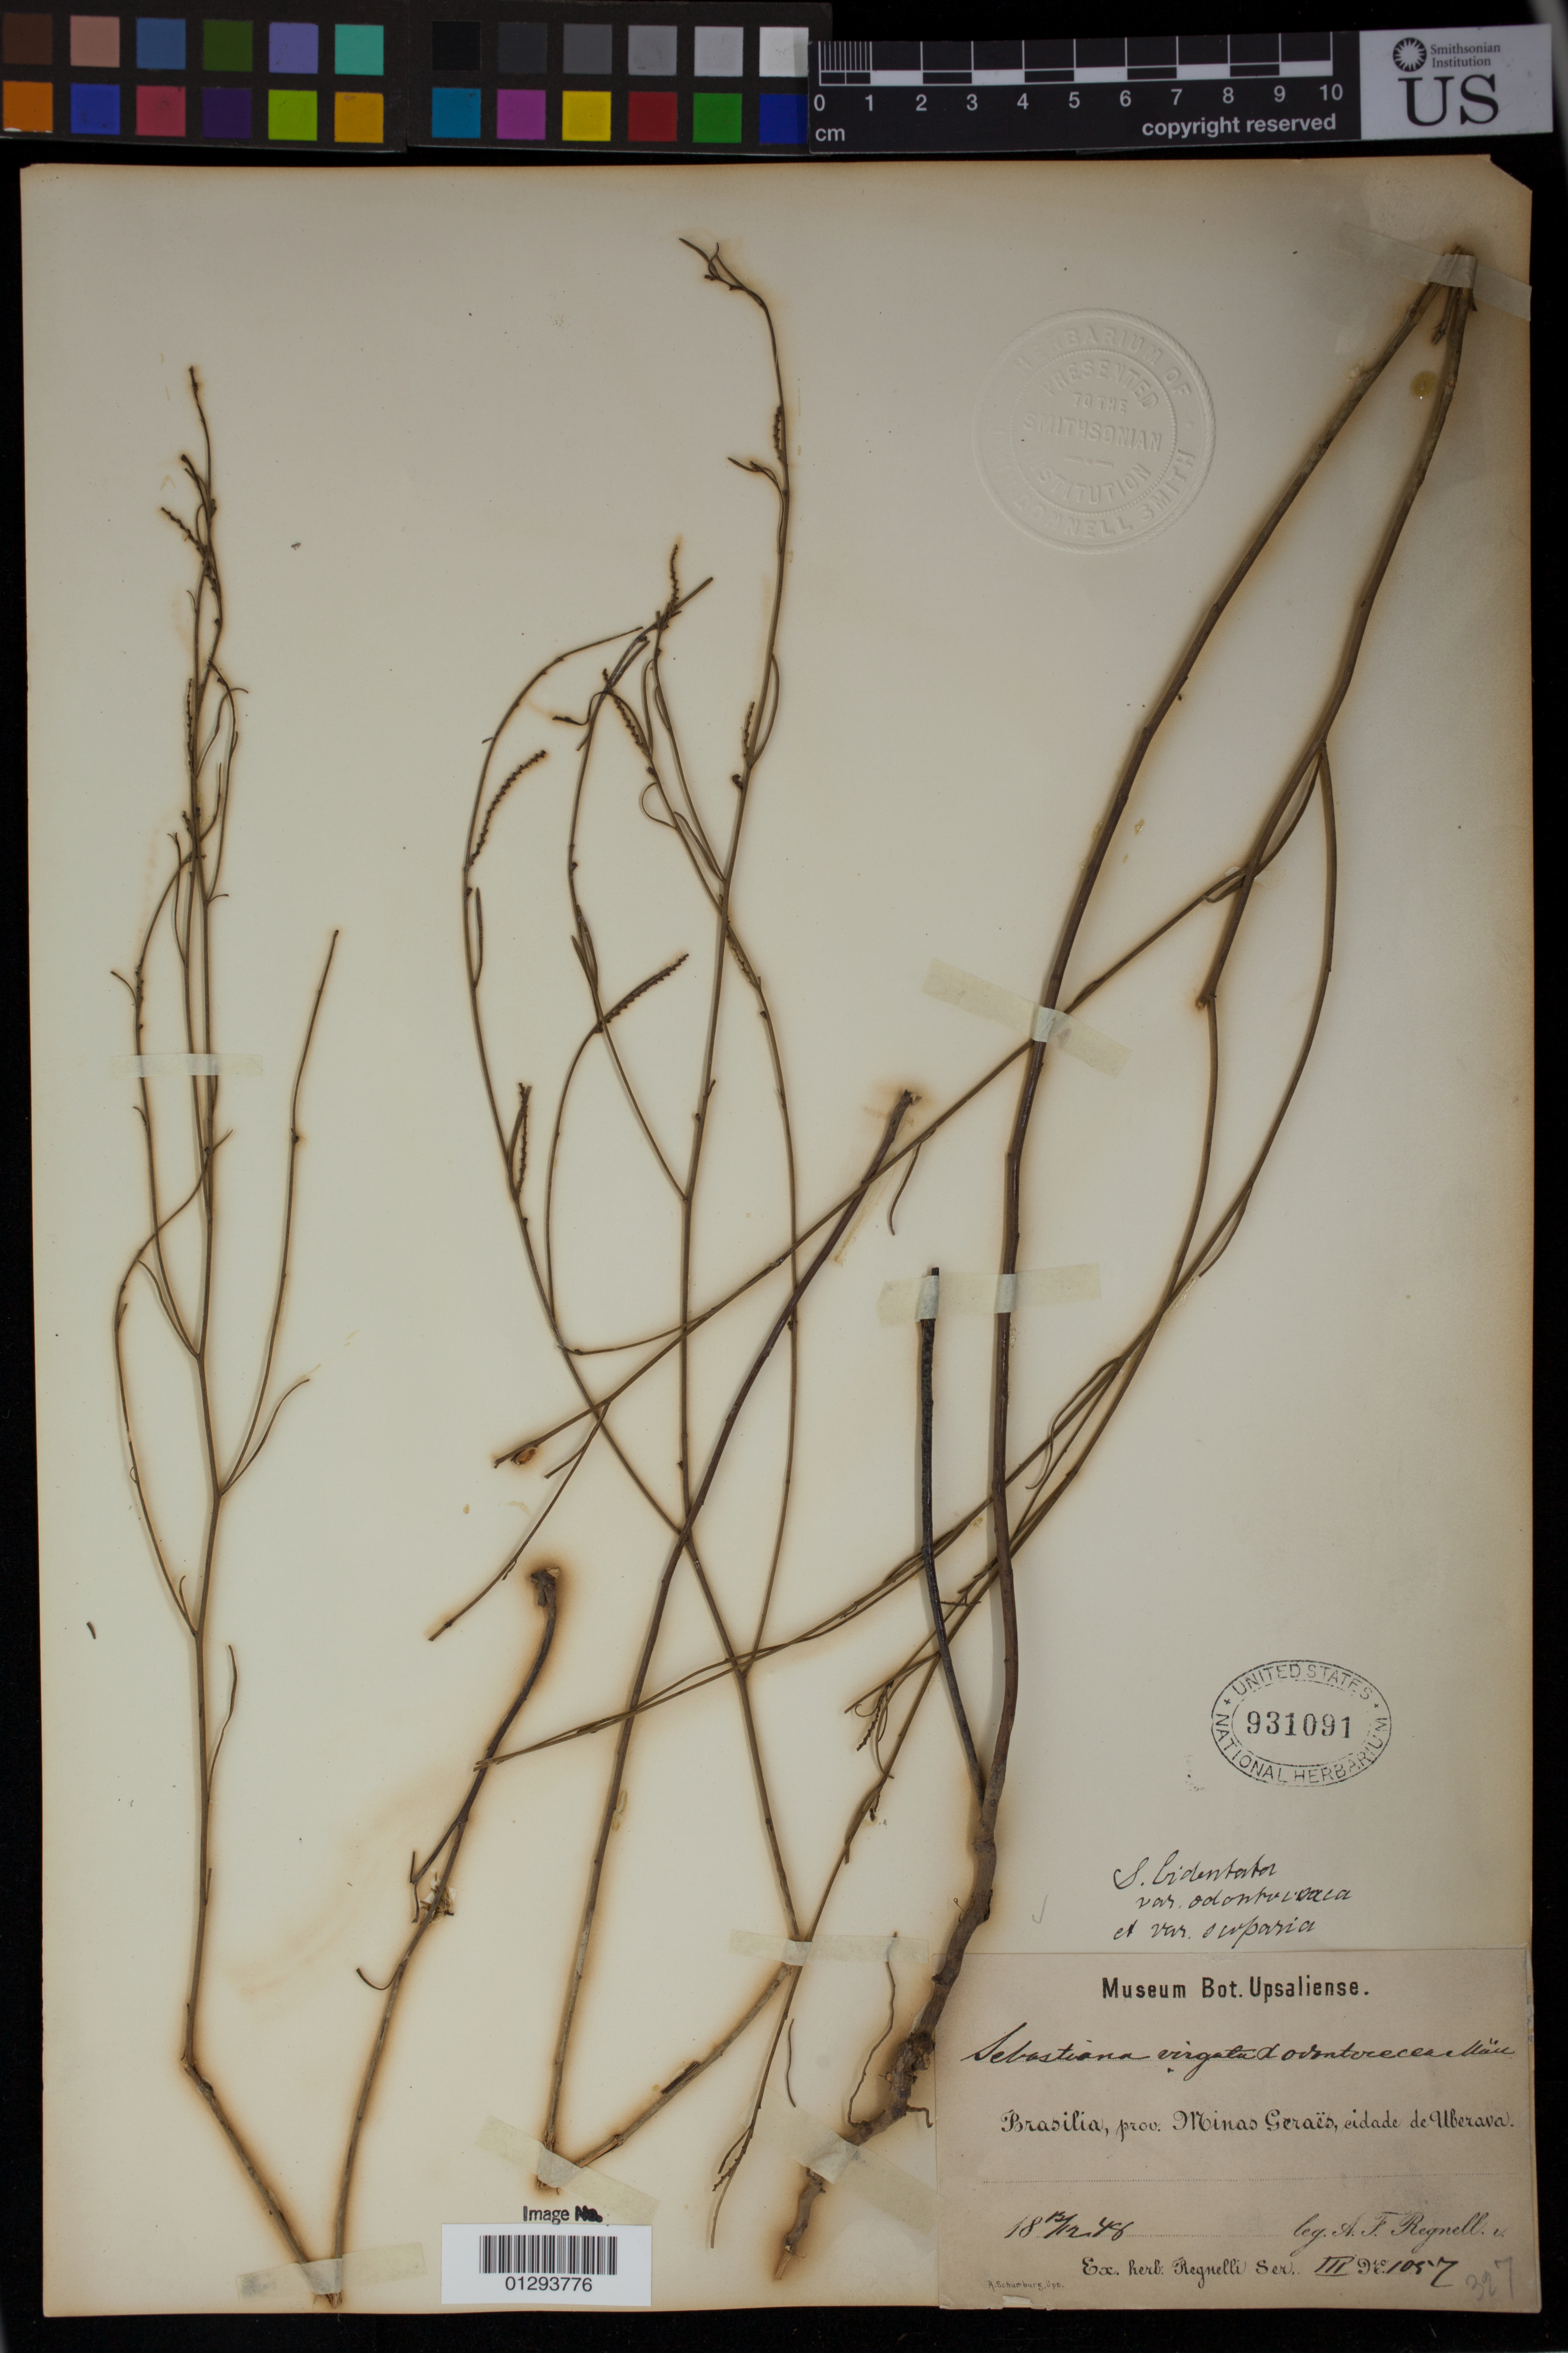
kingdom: Plantae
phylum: Tracheophyta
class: Magnoliopsida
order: Malpighiales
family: Euphorbiaceae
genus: Sebastiania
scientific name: Sebastiania bidentata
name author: (Mart. & Zucc.) Pax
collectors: A. F. Regnell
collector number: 1057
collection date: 1848-12-12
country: Brazil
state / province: Minas Gerais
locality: Cidade de Uberava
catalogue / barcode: US 931091